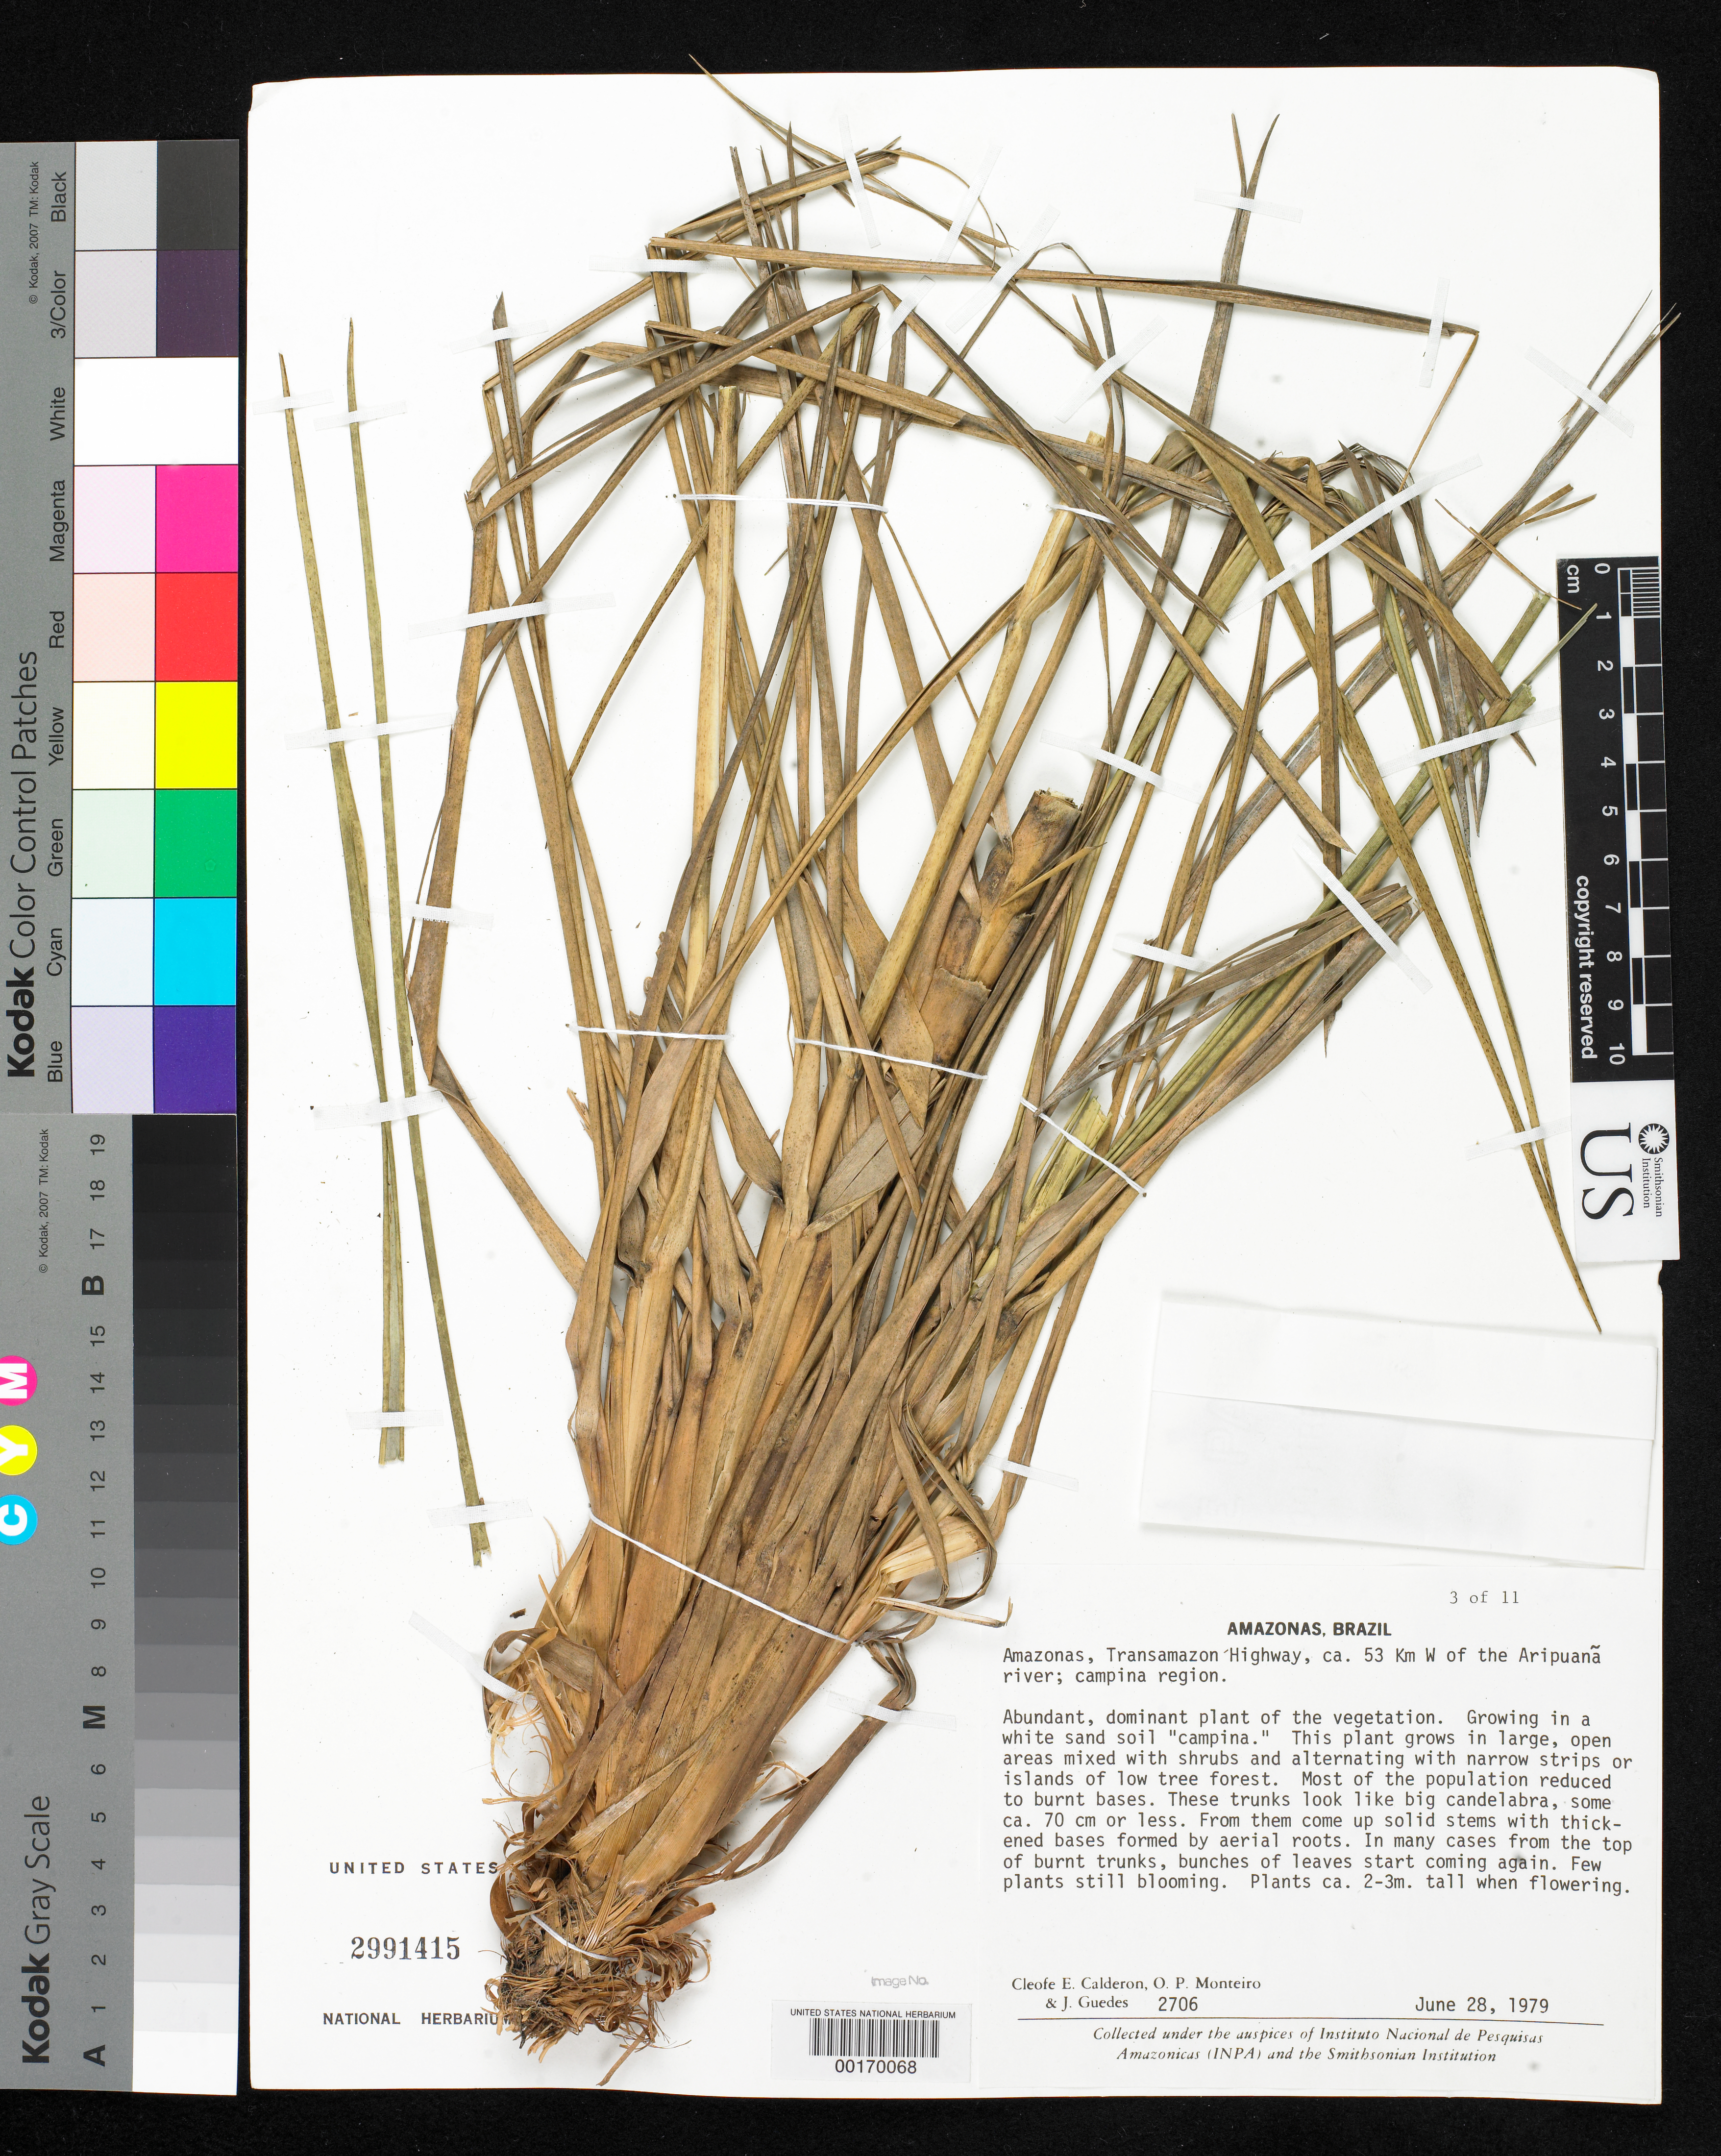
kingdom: Plantae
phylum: Tracheophyta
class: Liliopsida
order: Poales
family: Poaceae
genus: Arundoclaytonia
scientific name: Arundoclaytonia dissimilis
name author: Davidse & J.L. Ellis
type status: Isotype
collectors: C. E. Calderón, O. P. Monteiro & J. Guedes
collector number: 2706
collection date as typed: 28 Jun 1979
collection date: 1979-06-28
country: Brazil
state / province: Amazonas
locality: Transamazon highway, ca. 53 km W of Aripuana River, campina region.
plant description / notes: Additional type material filed separately with bulky bamboos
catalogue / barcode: US 2991415